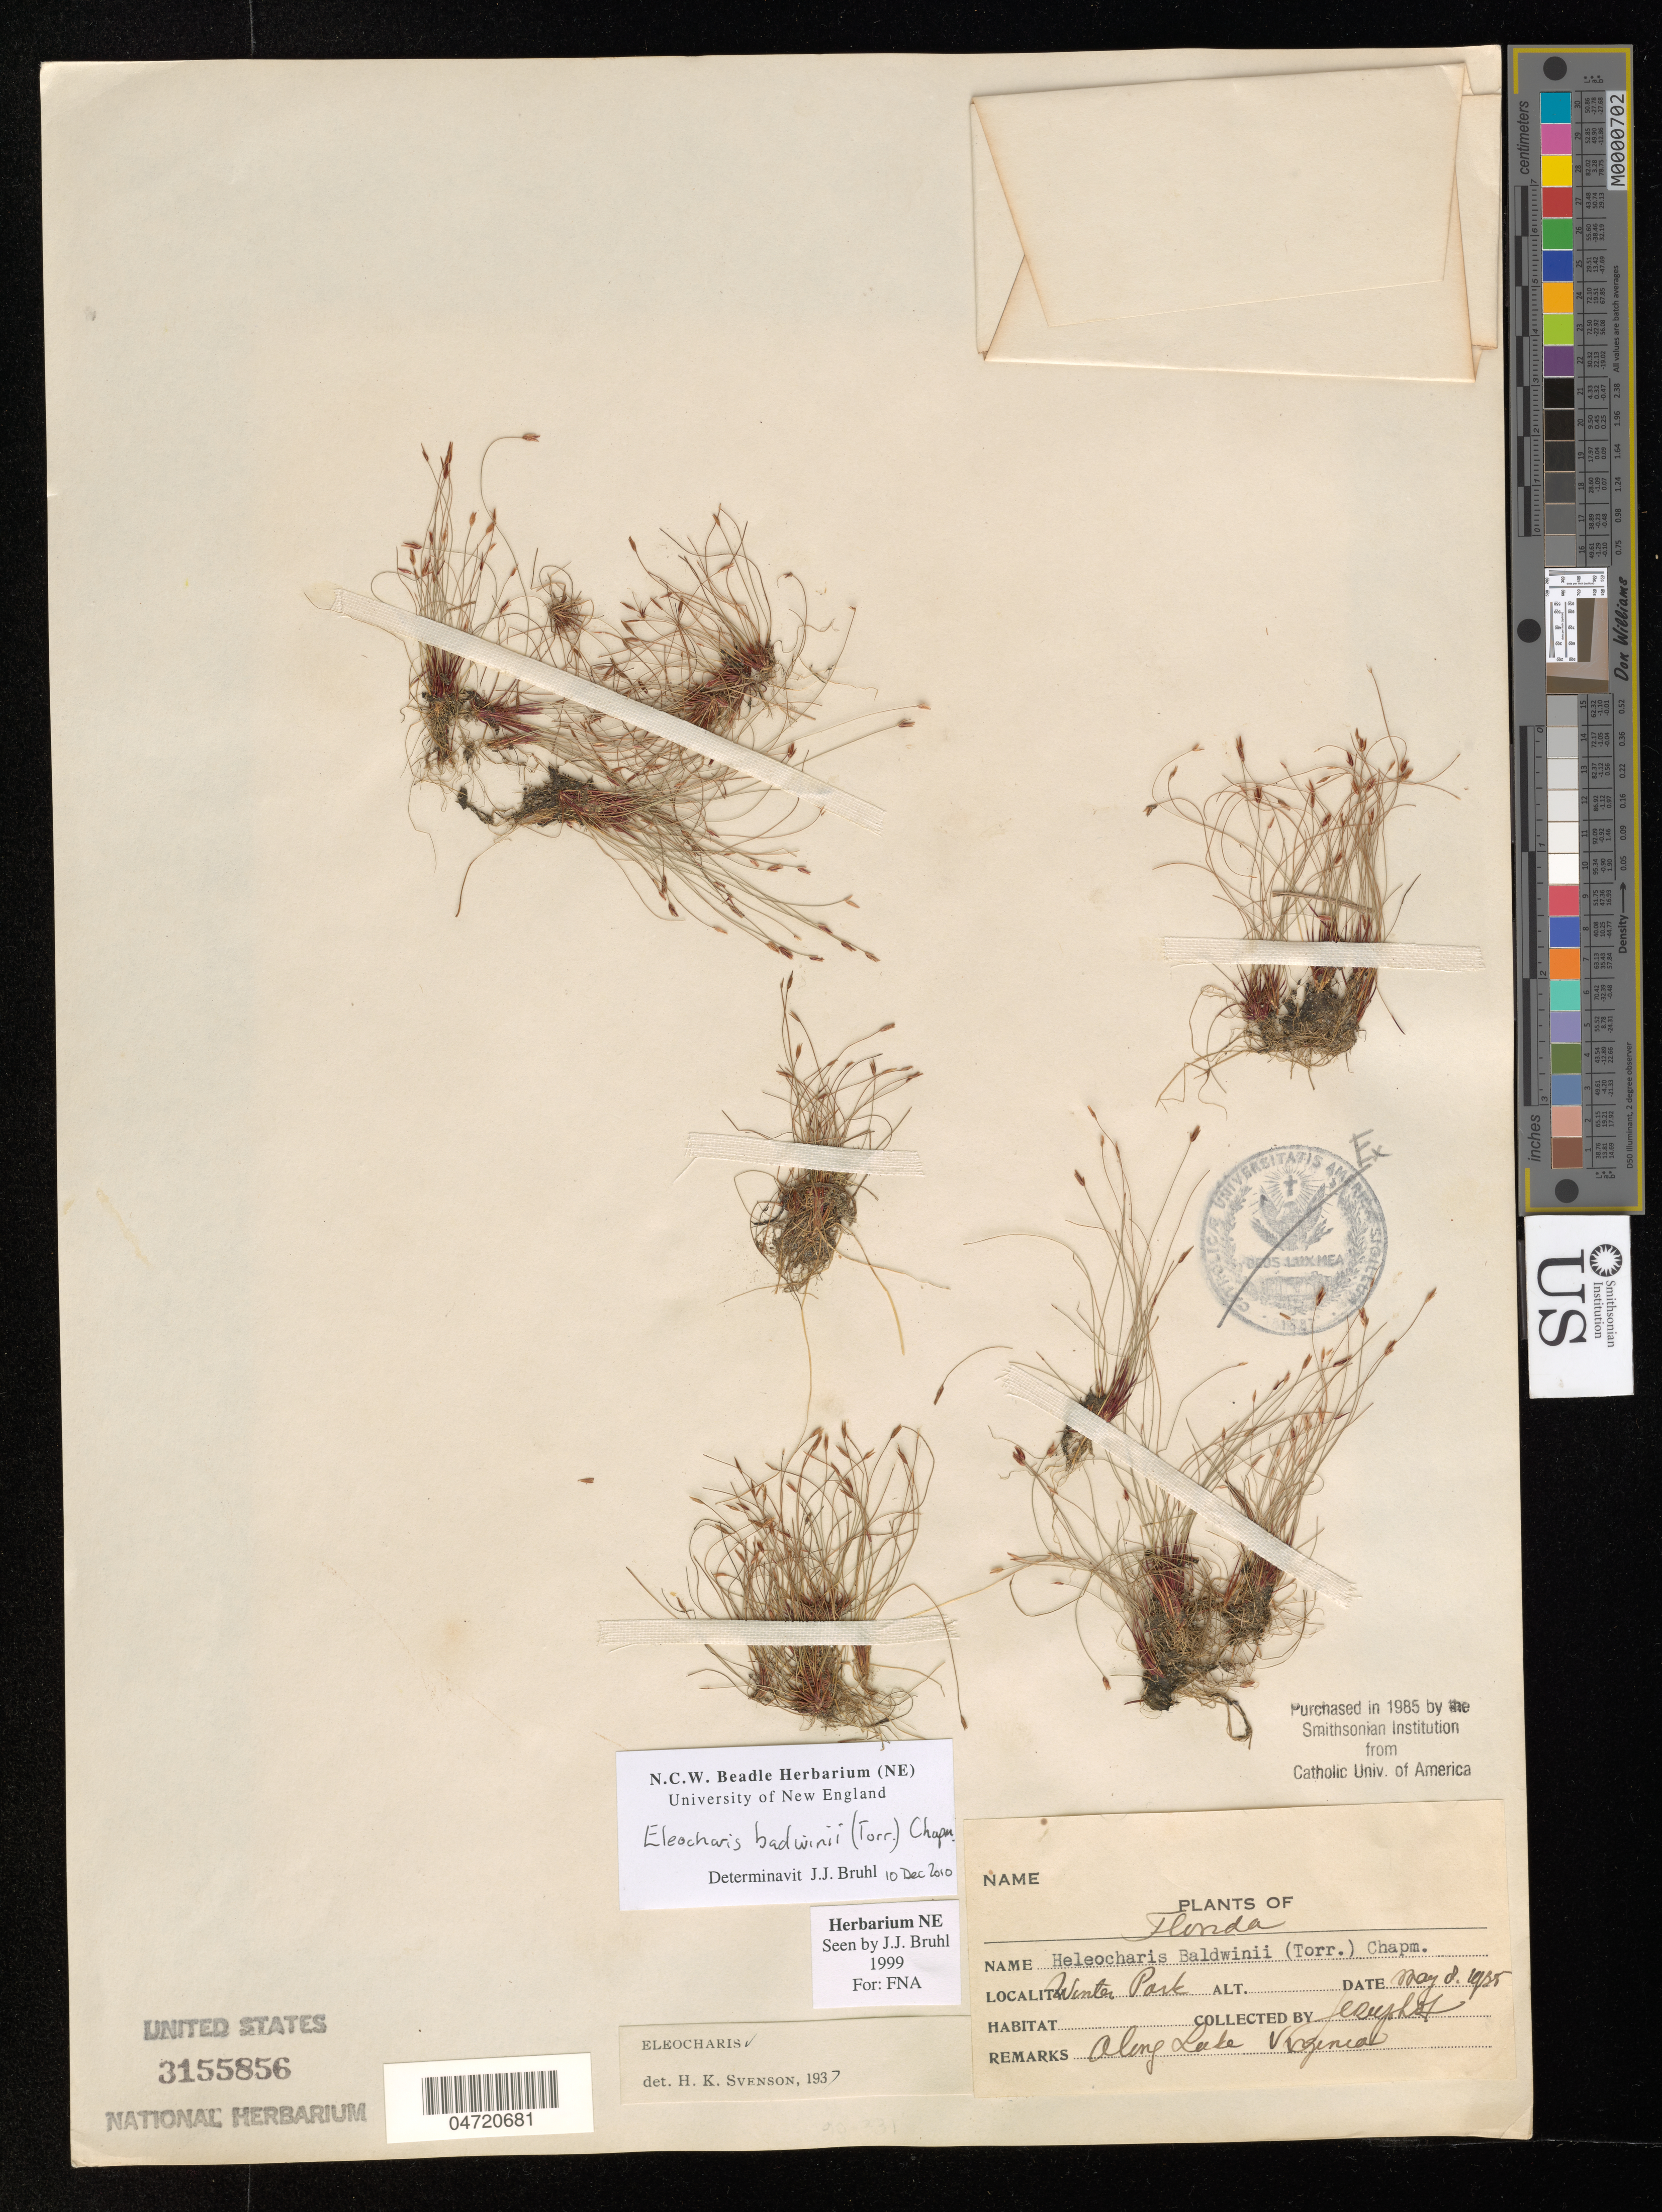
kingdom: Plantae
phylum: Tracheophyta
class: Liliopsida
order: Poales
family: Cyperaceae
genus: Eleocharis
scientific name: Eleocharis baldwinii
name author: (Torr.) Chapm.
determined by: Bruhl, J. J., (NE), University of New England (AUSTRALIA)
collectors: J. C. T. Uphof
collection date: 1925-05-08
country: United States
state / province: Florida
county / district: Orange County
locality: Along Lake Virginia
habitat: along lake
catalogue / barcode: US 3155856